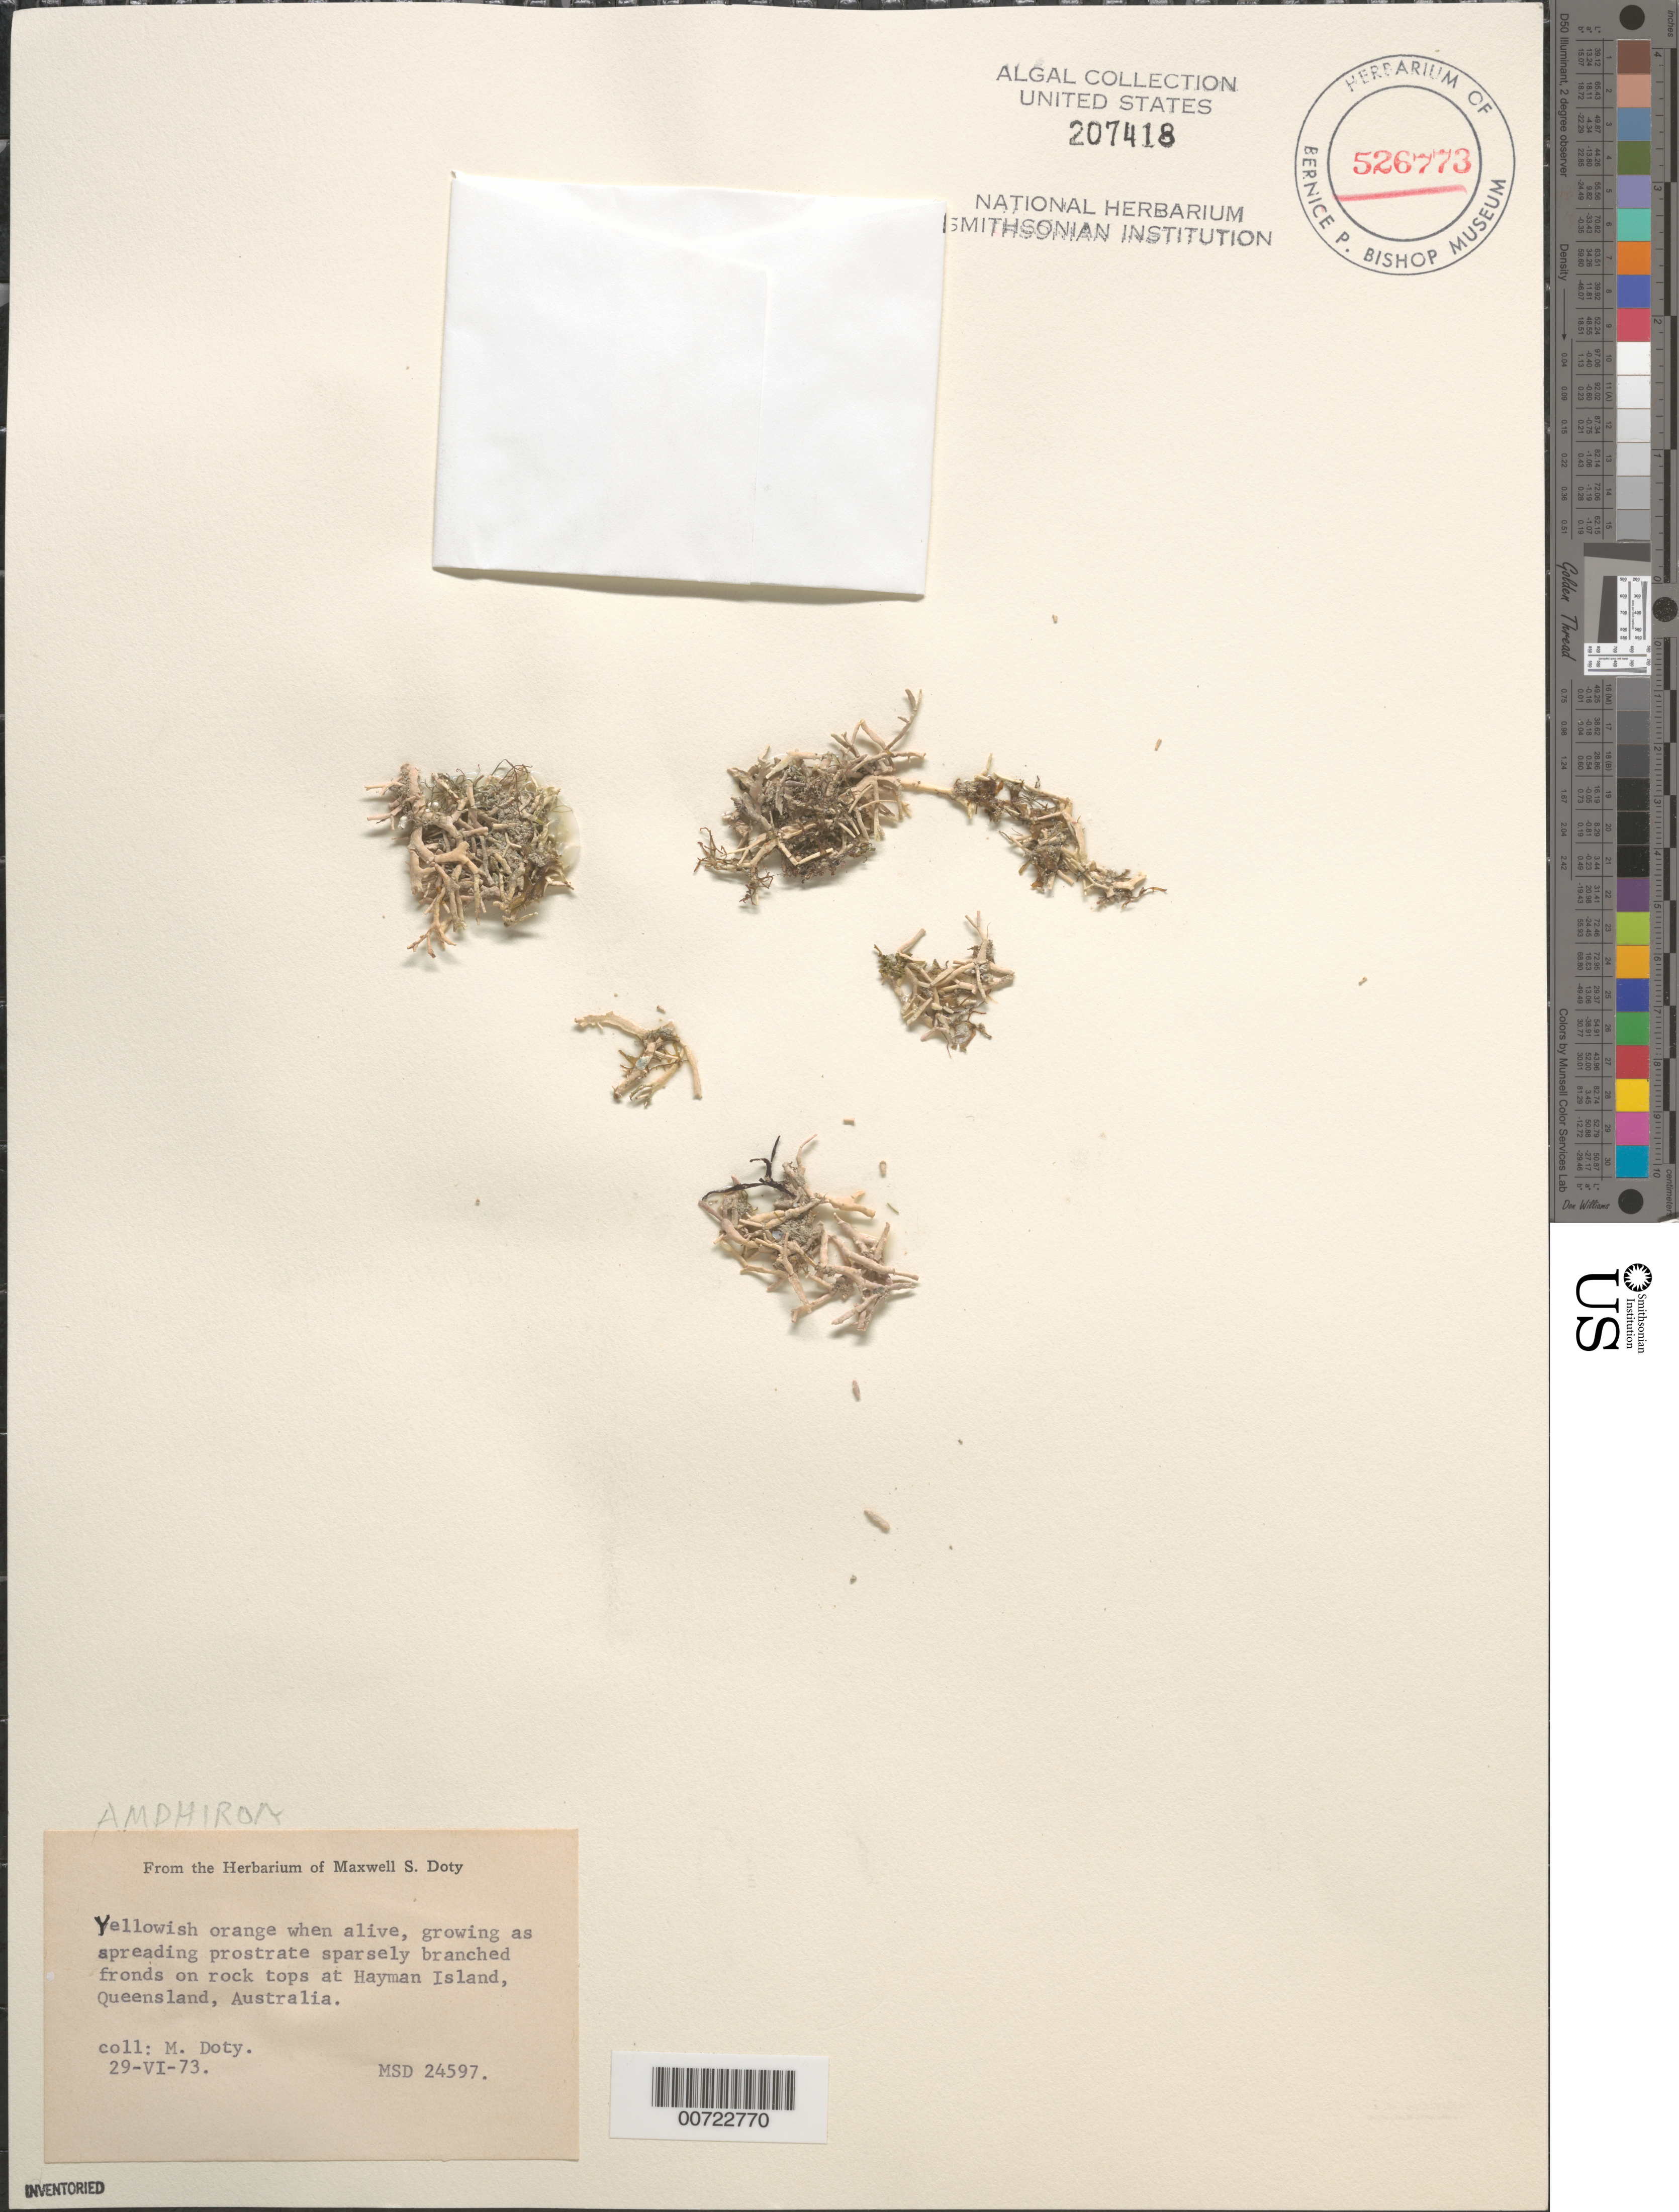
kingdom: Plantae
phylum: Rhodophyta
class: Florideophyceae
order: Corallinales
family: Lithophyllaceae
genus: Amphiroa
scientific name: Amphiroa sp.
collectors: M. S. Doty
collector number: MSD 24597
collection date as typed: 29 Jun 1973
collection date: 1973-06-29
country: Australia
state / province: Queensland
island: Hayman Island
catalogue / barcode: US 207418